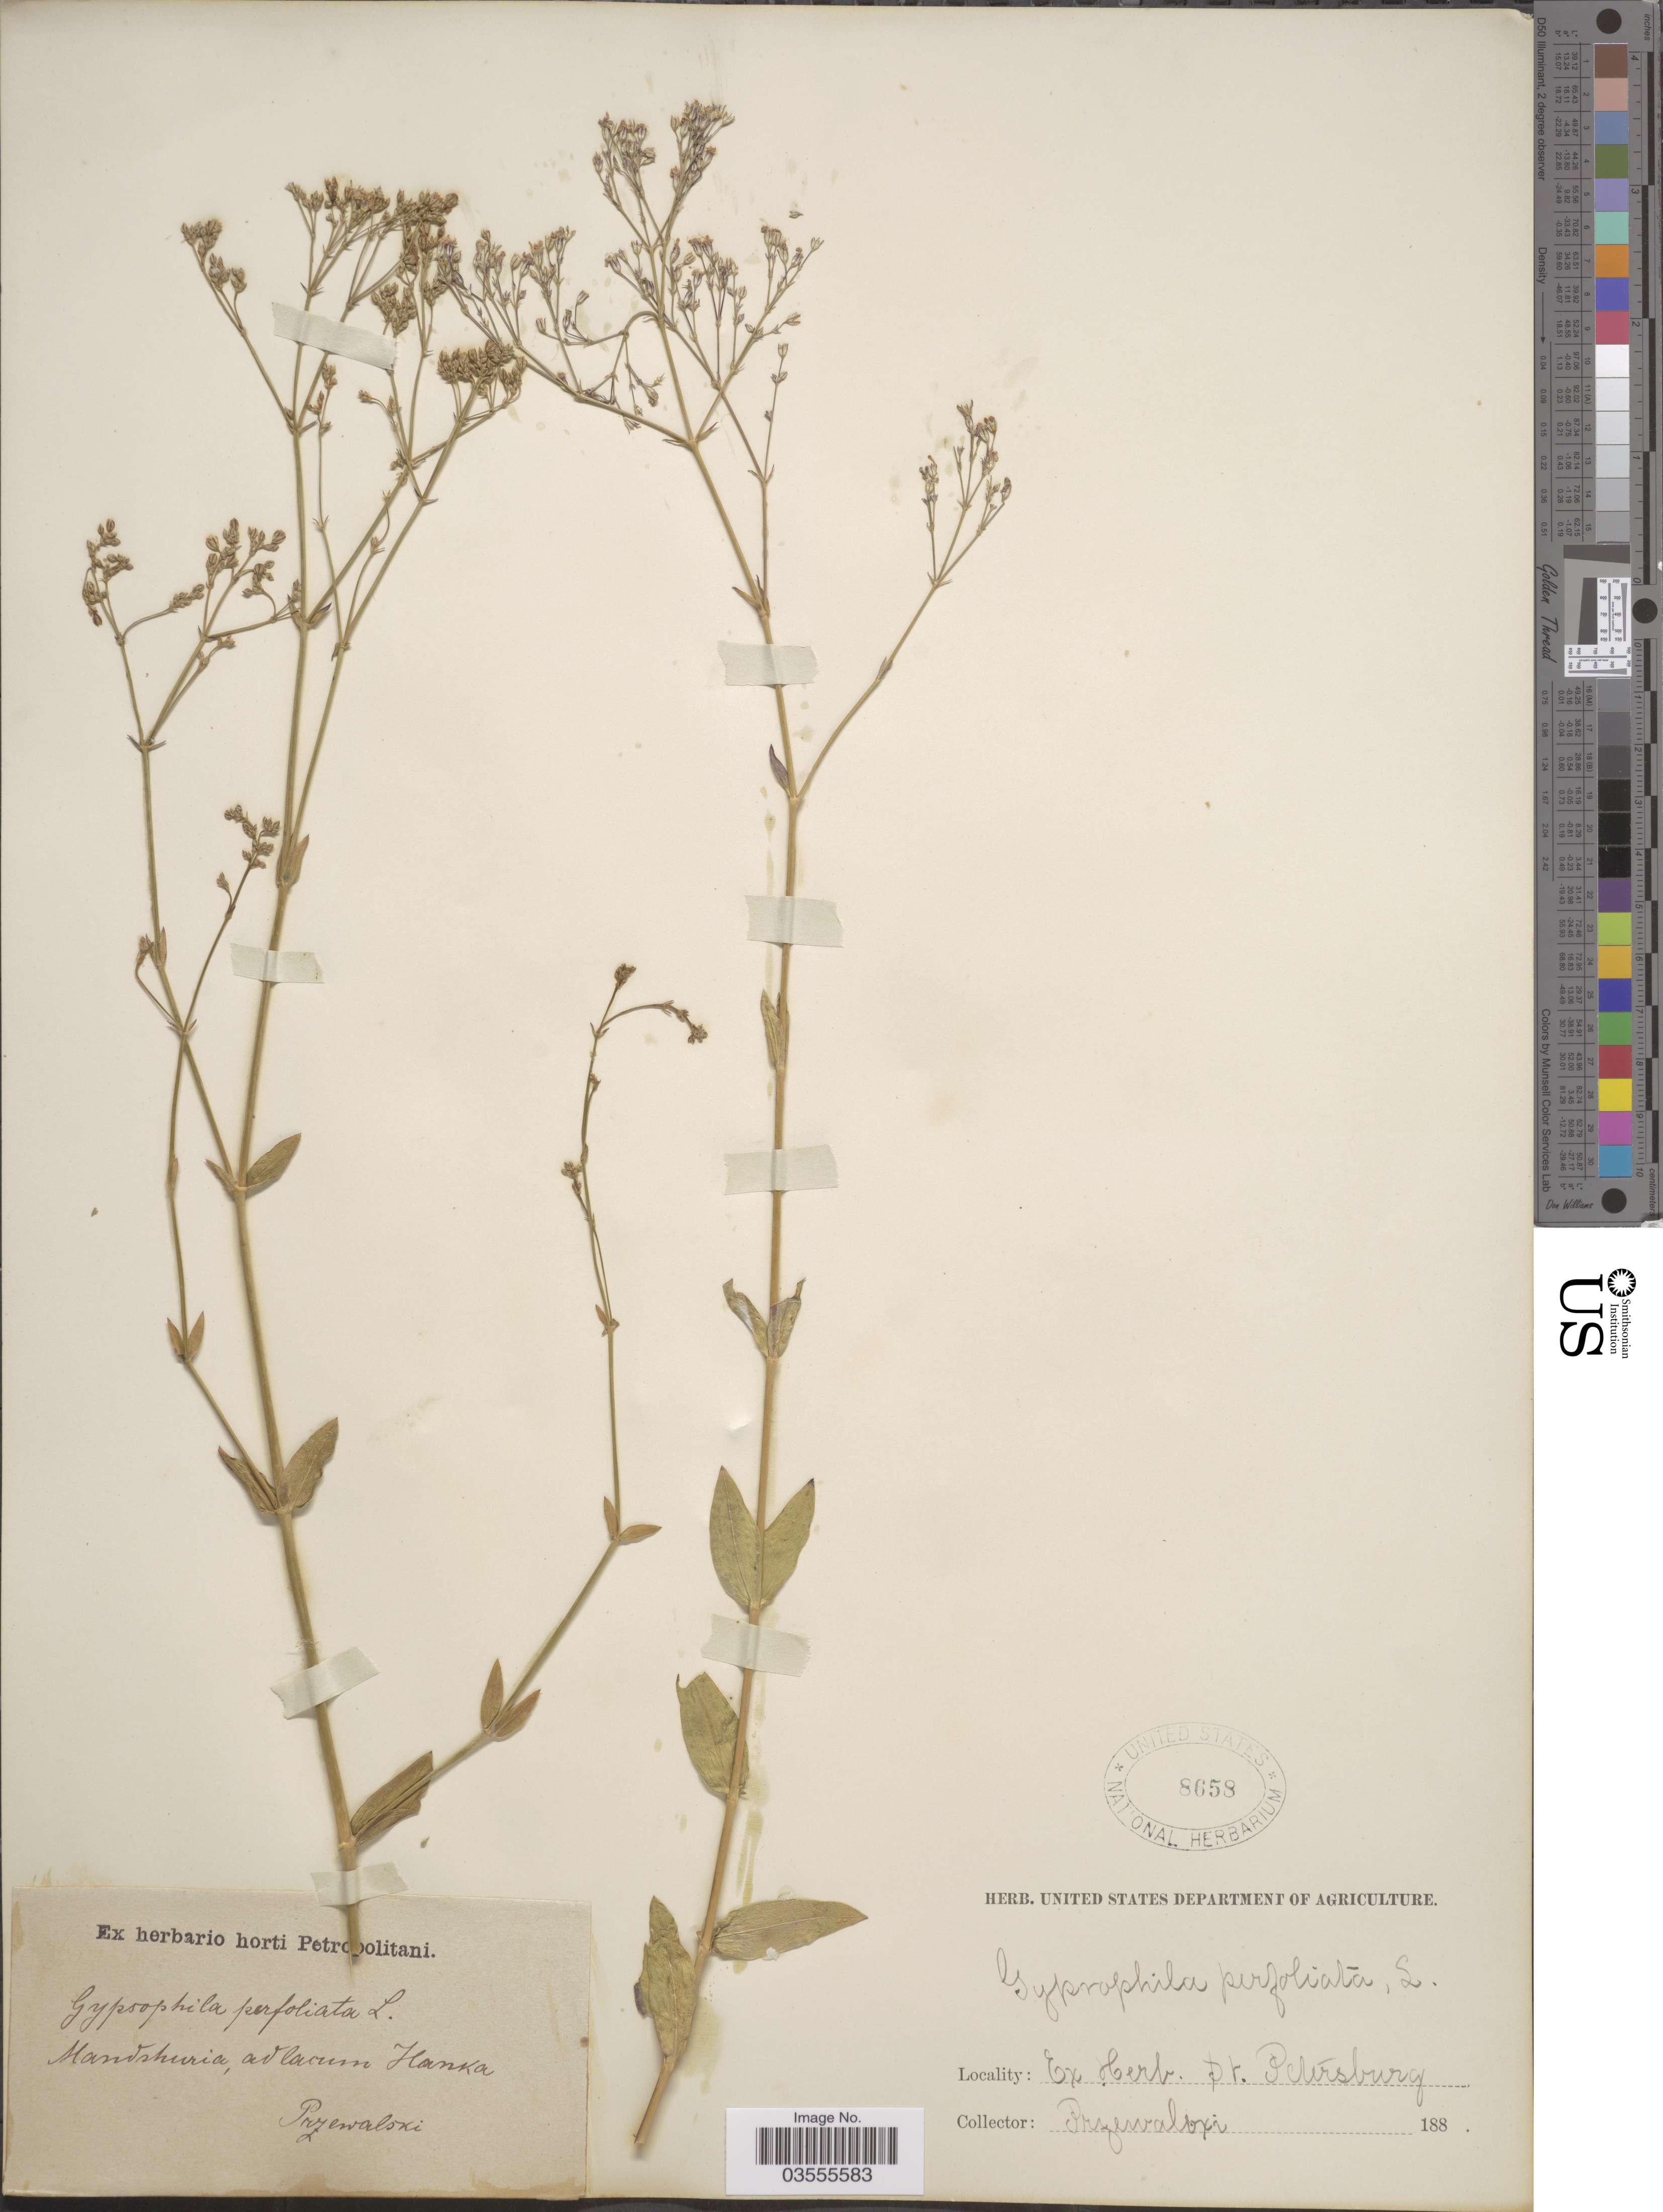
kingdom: Plantae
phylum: Tracheophyta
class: Magnoliopsida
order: Caryophyllales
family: Caryophyllaceae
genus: Gypsophila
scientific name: Gypsophila perfoliata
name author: L.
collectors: Przewalski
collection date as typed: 188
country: China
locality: Mandshuria, ad lacum Hanka.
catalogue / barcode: US 8658